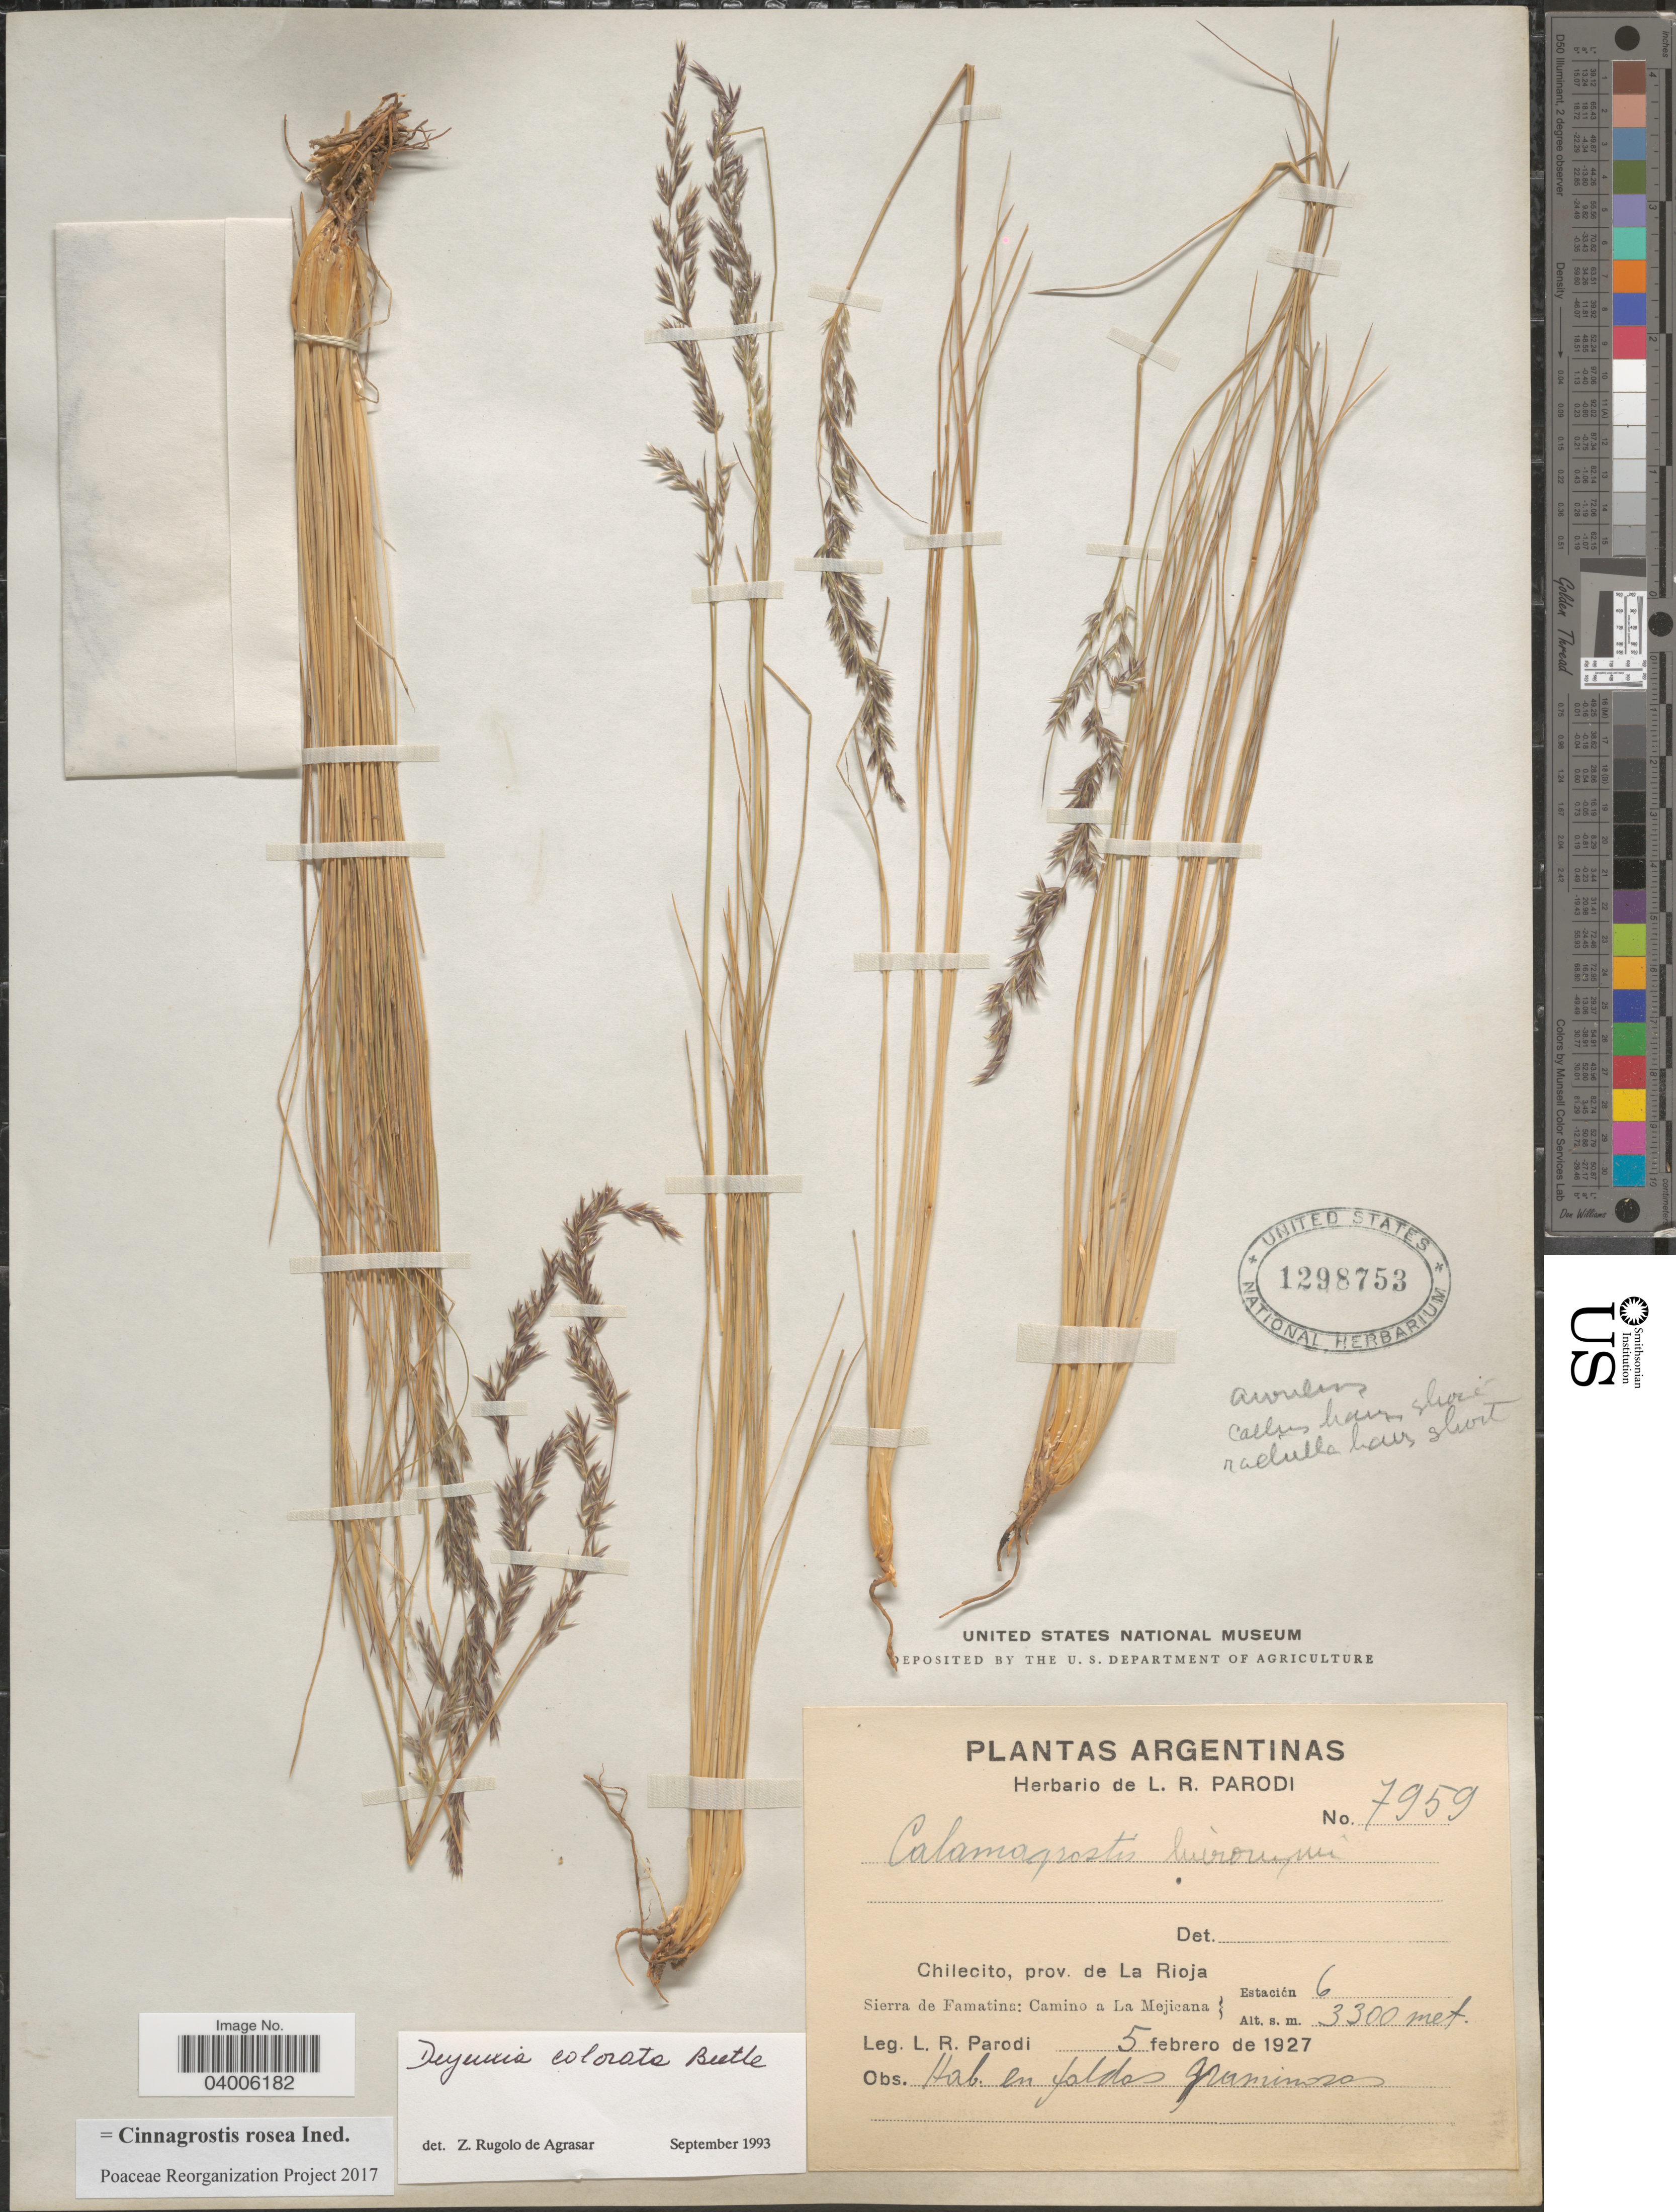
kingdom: Plantae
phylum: Tracheophyta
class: Liliopsida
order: Poales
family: Poaceae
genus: Cinnagrostis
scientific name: Cinnagrostis rosea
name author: (Griseb.) P.M. Peterson et al.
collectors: L. R. Parodi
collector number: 7959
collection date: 1927-02-05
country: Argentina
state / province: La Rioja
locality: Chilecito. Sierra de Famatina: Camino a La Mejicana. Estación 6.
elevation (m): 3300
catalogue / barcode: US 1298753